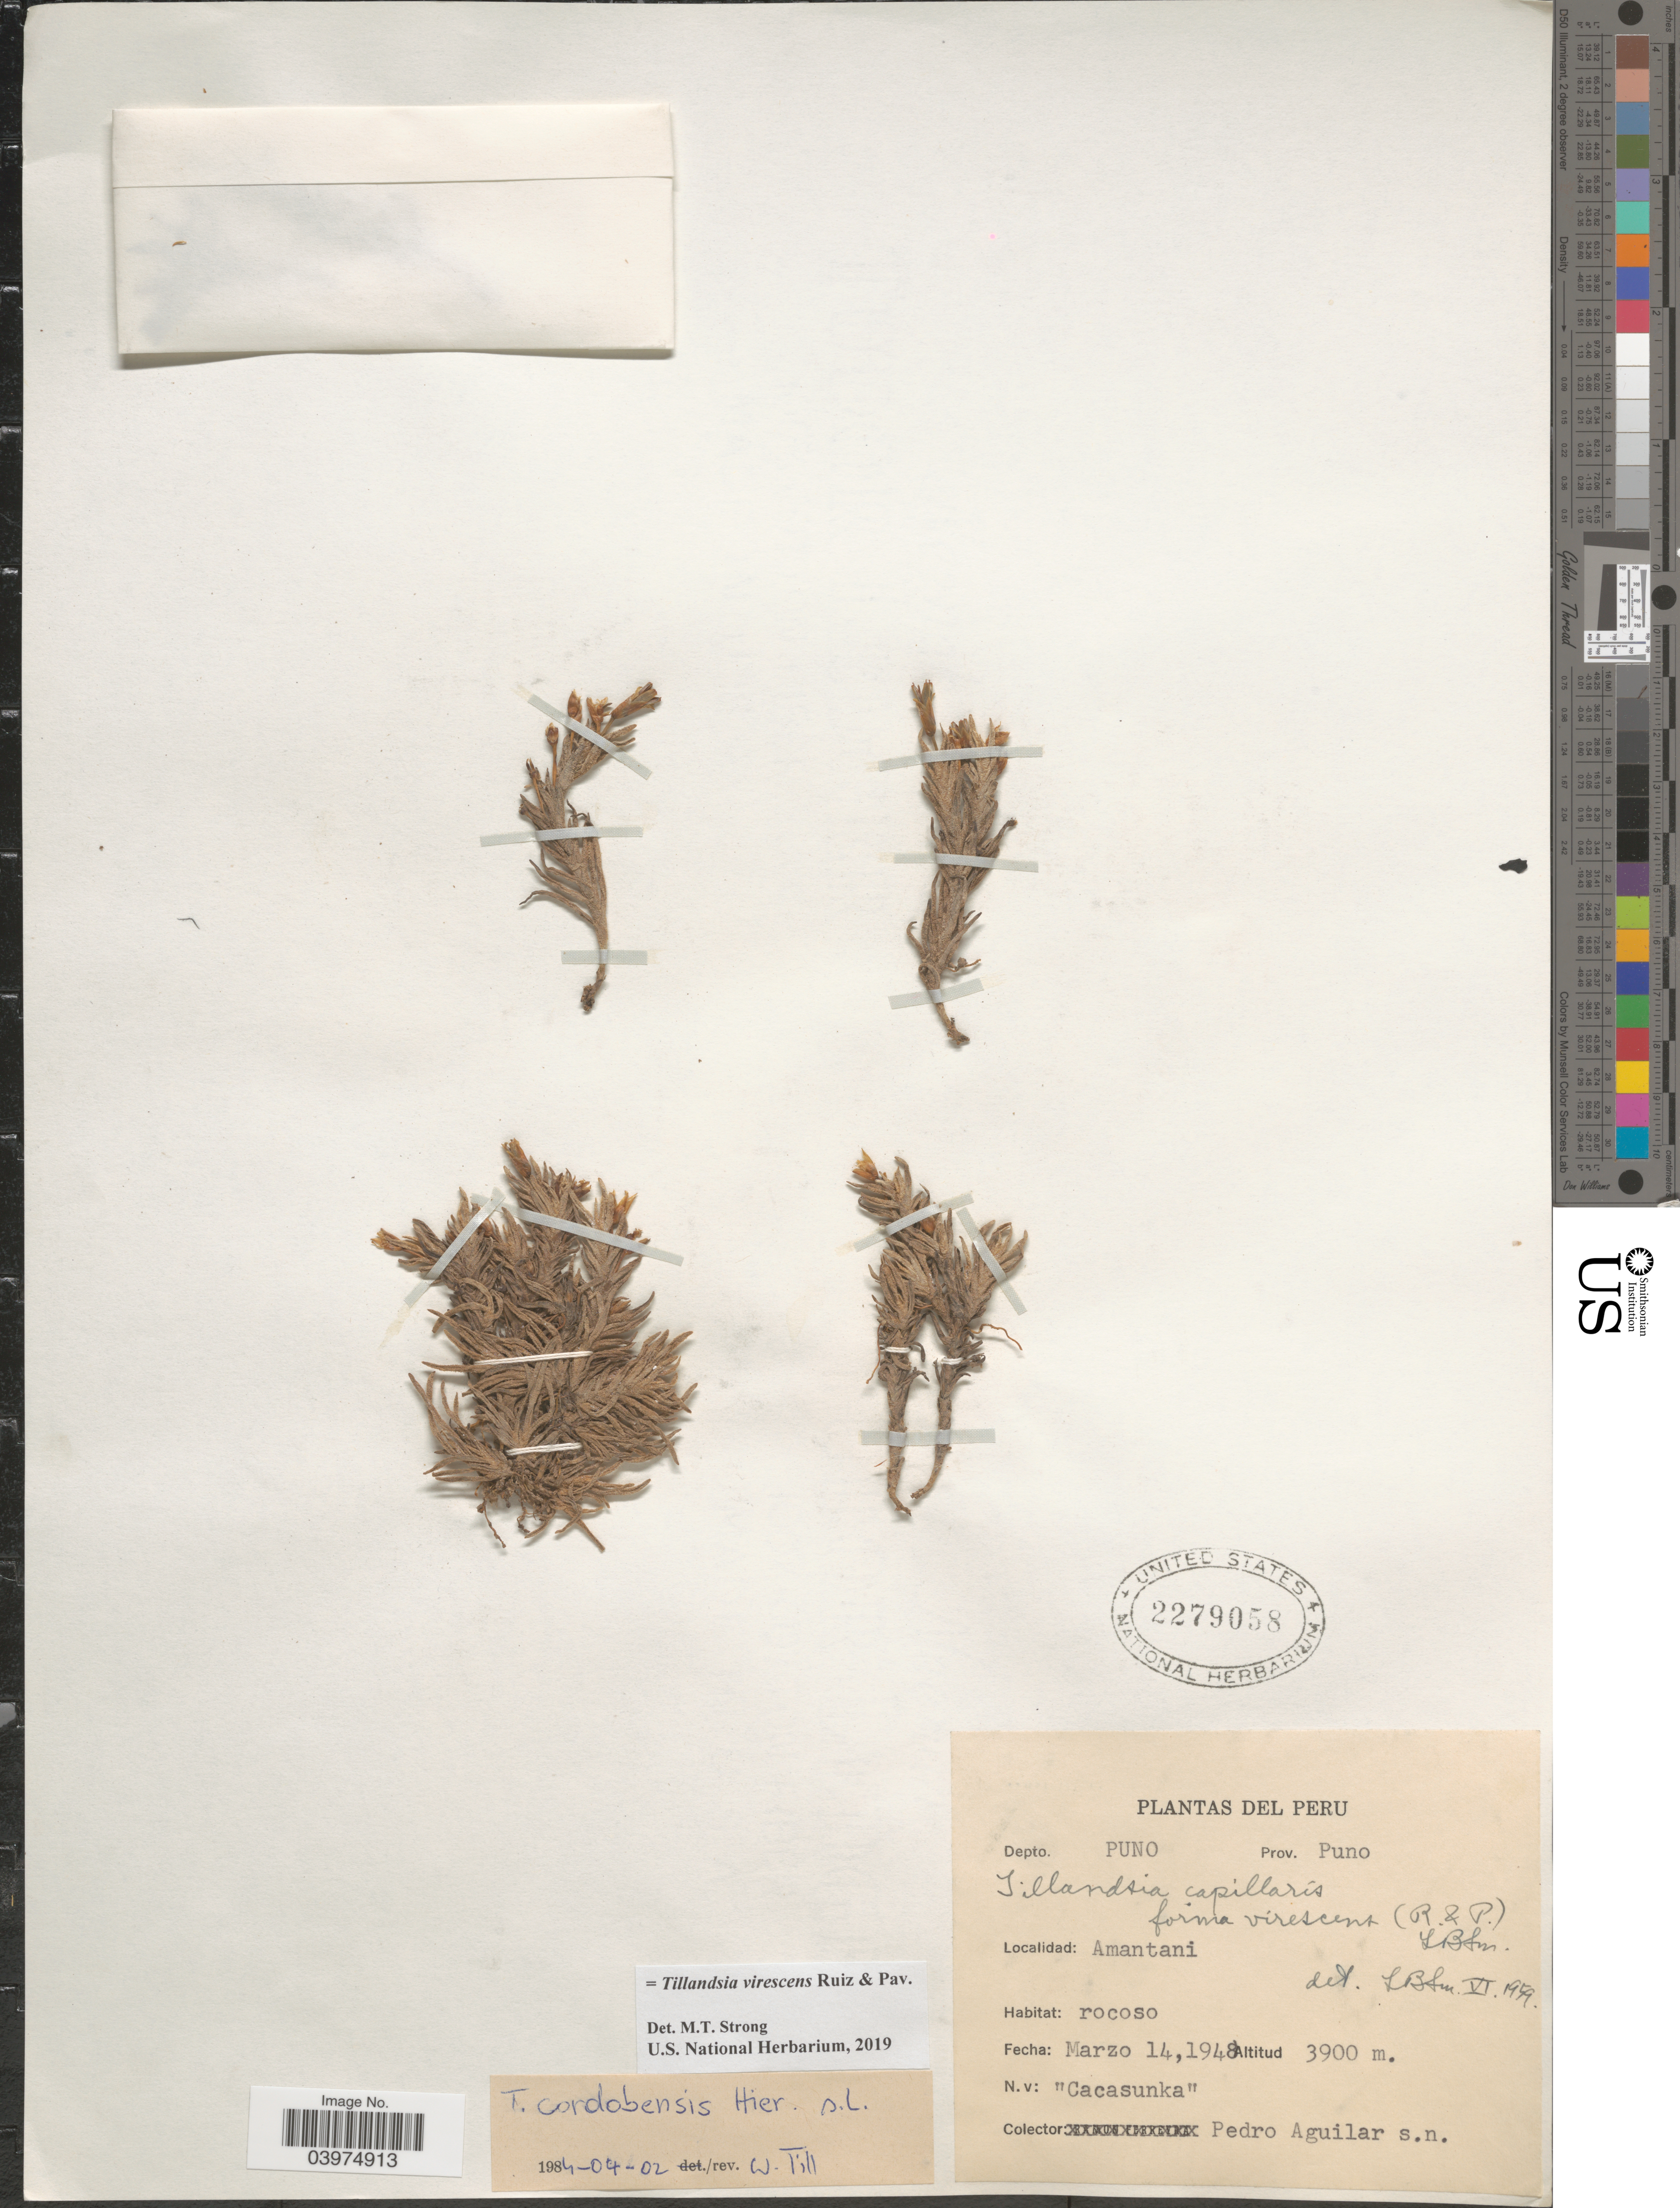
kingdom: Plantae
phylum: Tracheophyta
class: Liliopsida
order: Poales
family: Bromeliaceae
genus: Tillandsia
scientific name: Tillandsia virescens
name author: Ruiz & Pav.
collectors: P. Aguilar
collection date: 1948-03-14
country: Peru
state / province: Puno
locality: Depto. Puno. Prov. Puno. Amantani.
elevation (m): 3900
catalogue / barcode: US 2279058